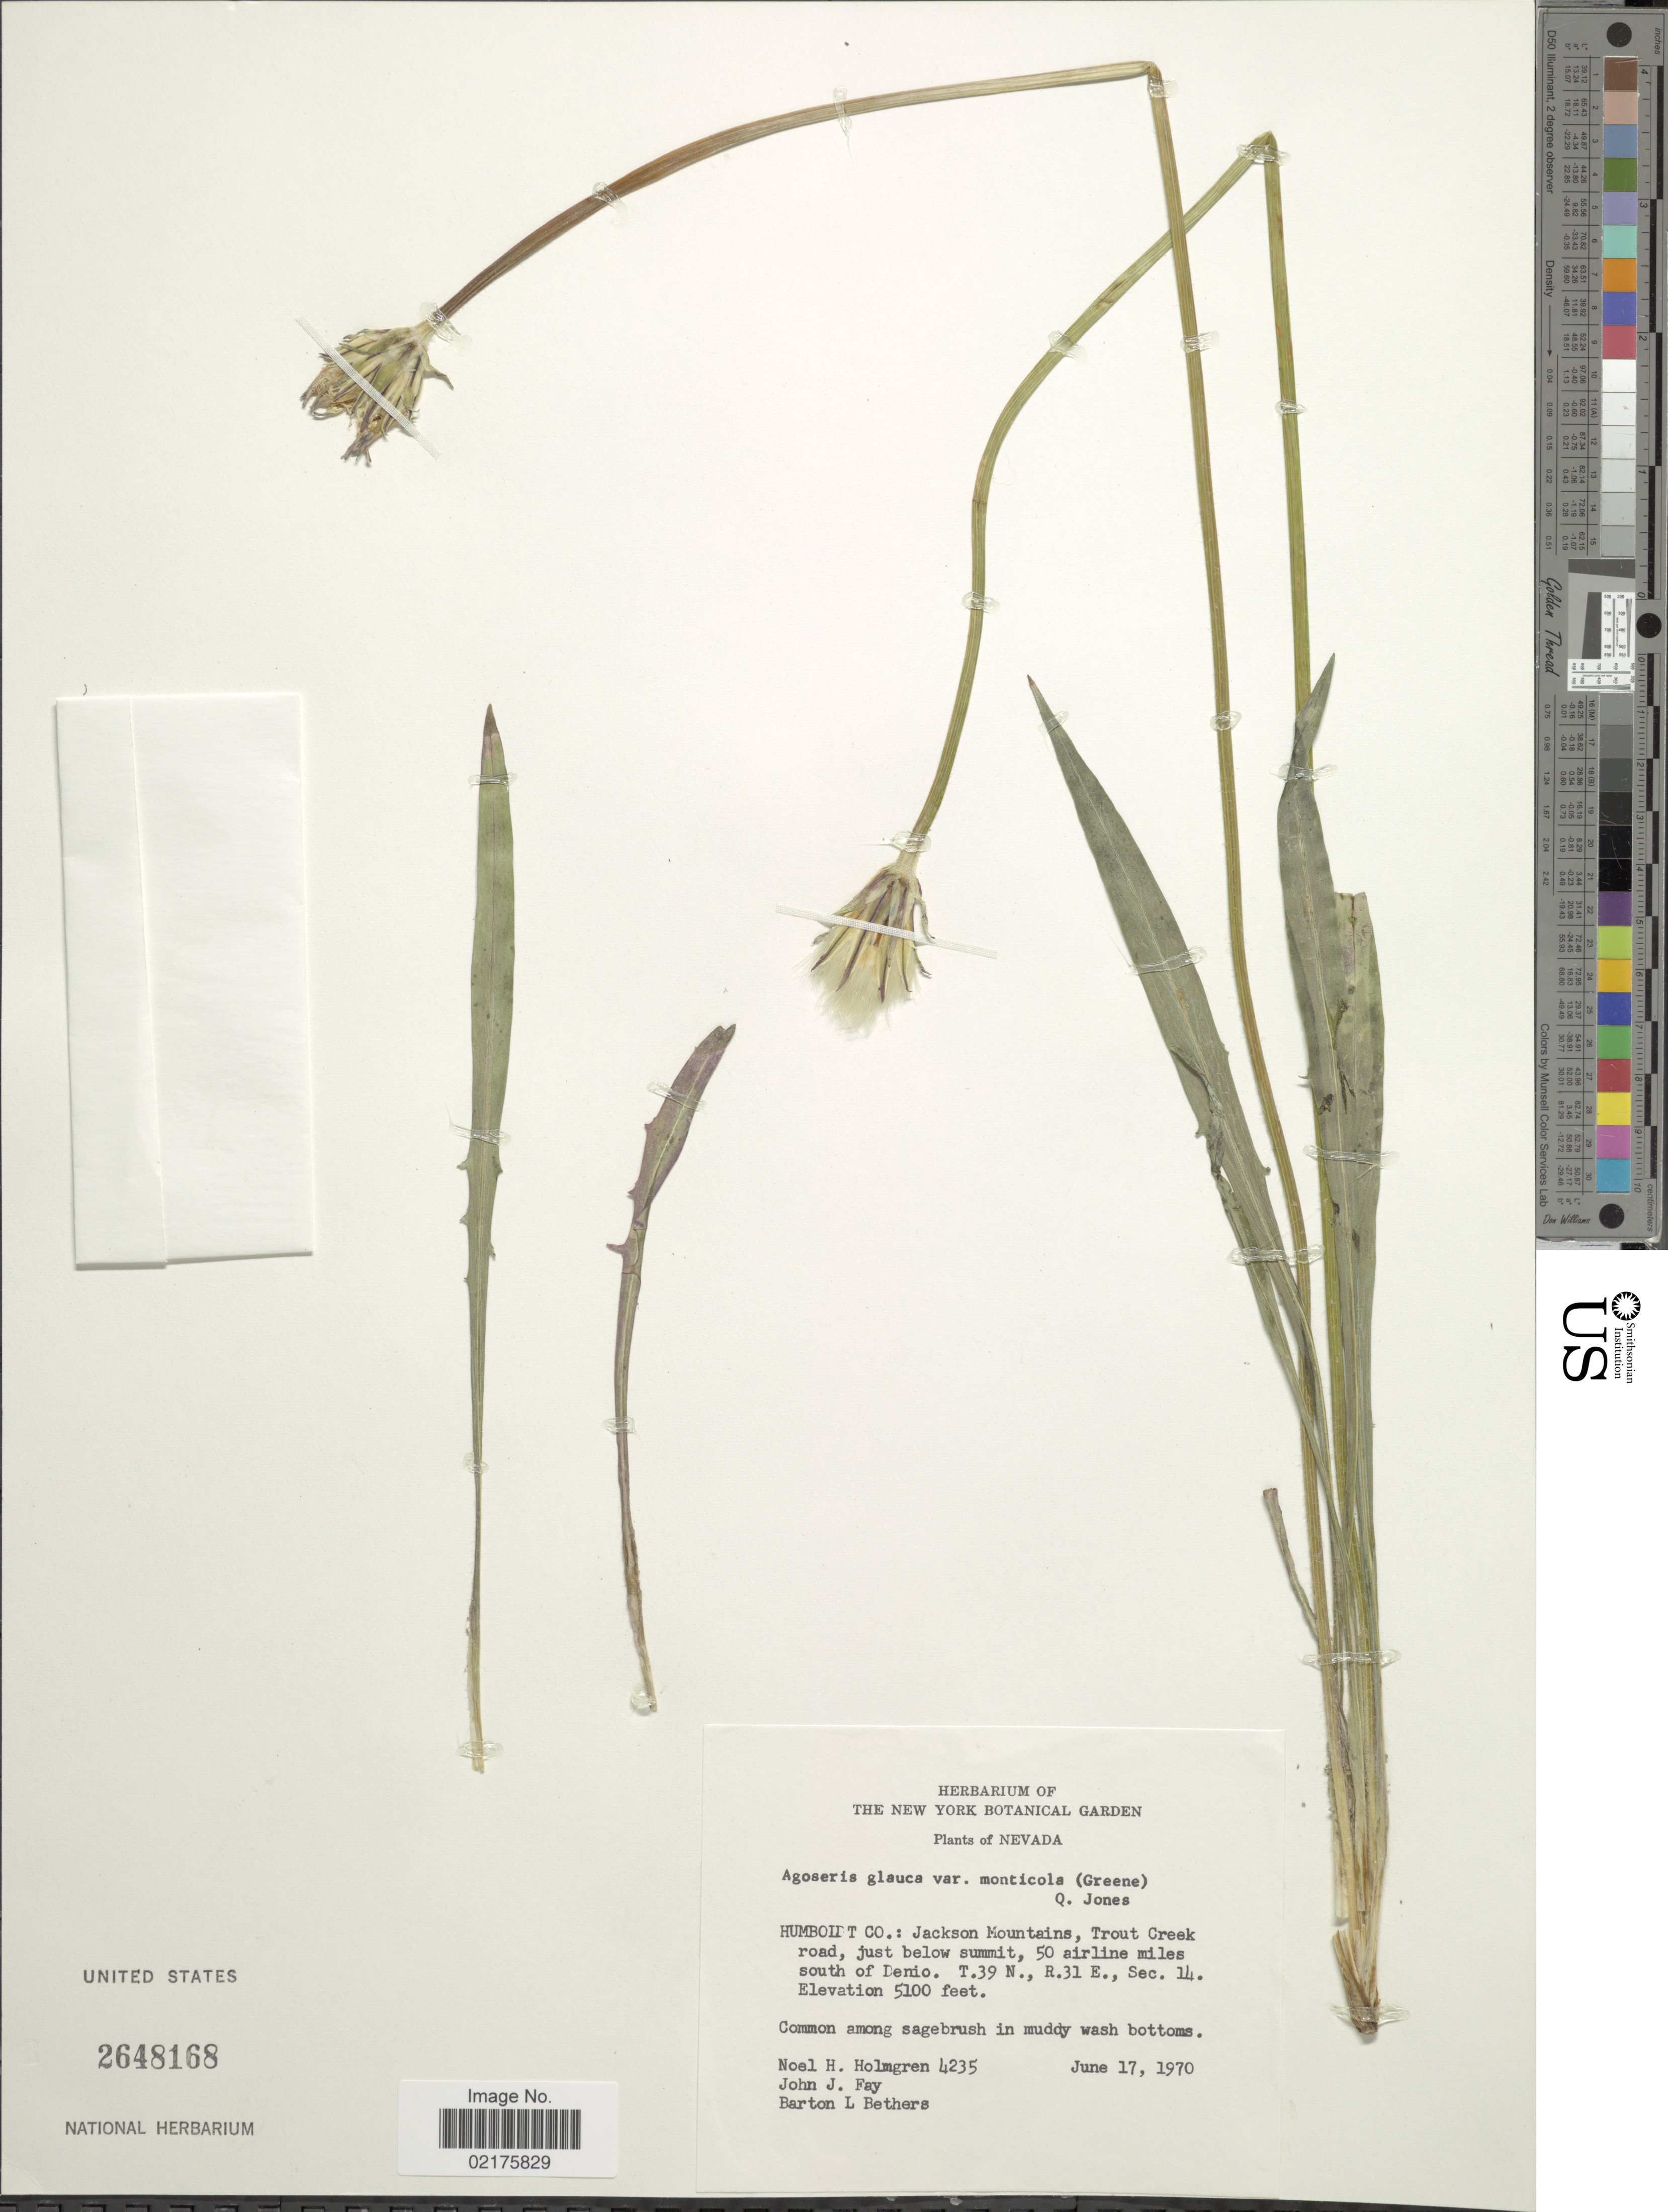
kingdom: Plantae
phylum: Tracheophyta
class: Magnoliopsida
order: Asterales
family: Asteraceae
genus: Agoseris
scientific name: Agoseris monticola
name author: Greene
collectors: N. H. Holmgren, J. Fay & B. Bethers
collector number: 4235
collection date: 1970-06-17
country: United States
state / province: Nevada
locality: Humboldt Co.: Jackson Mountains, Trout Creek road, just below summit, 50 airline miles south of Denio, T.39 N., R31 E., Sec 14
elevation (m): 1554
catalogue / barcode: US 2648168